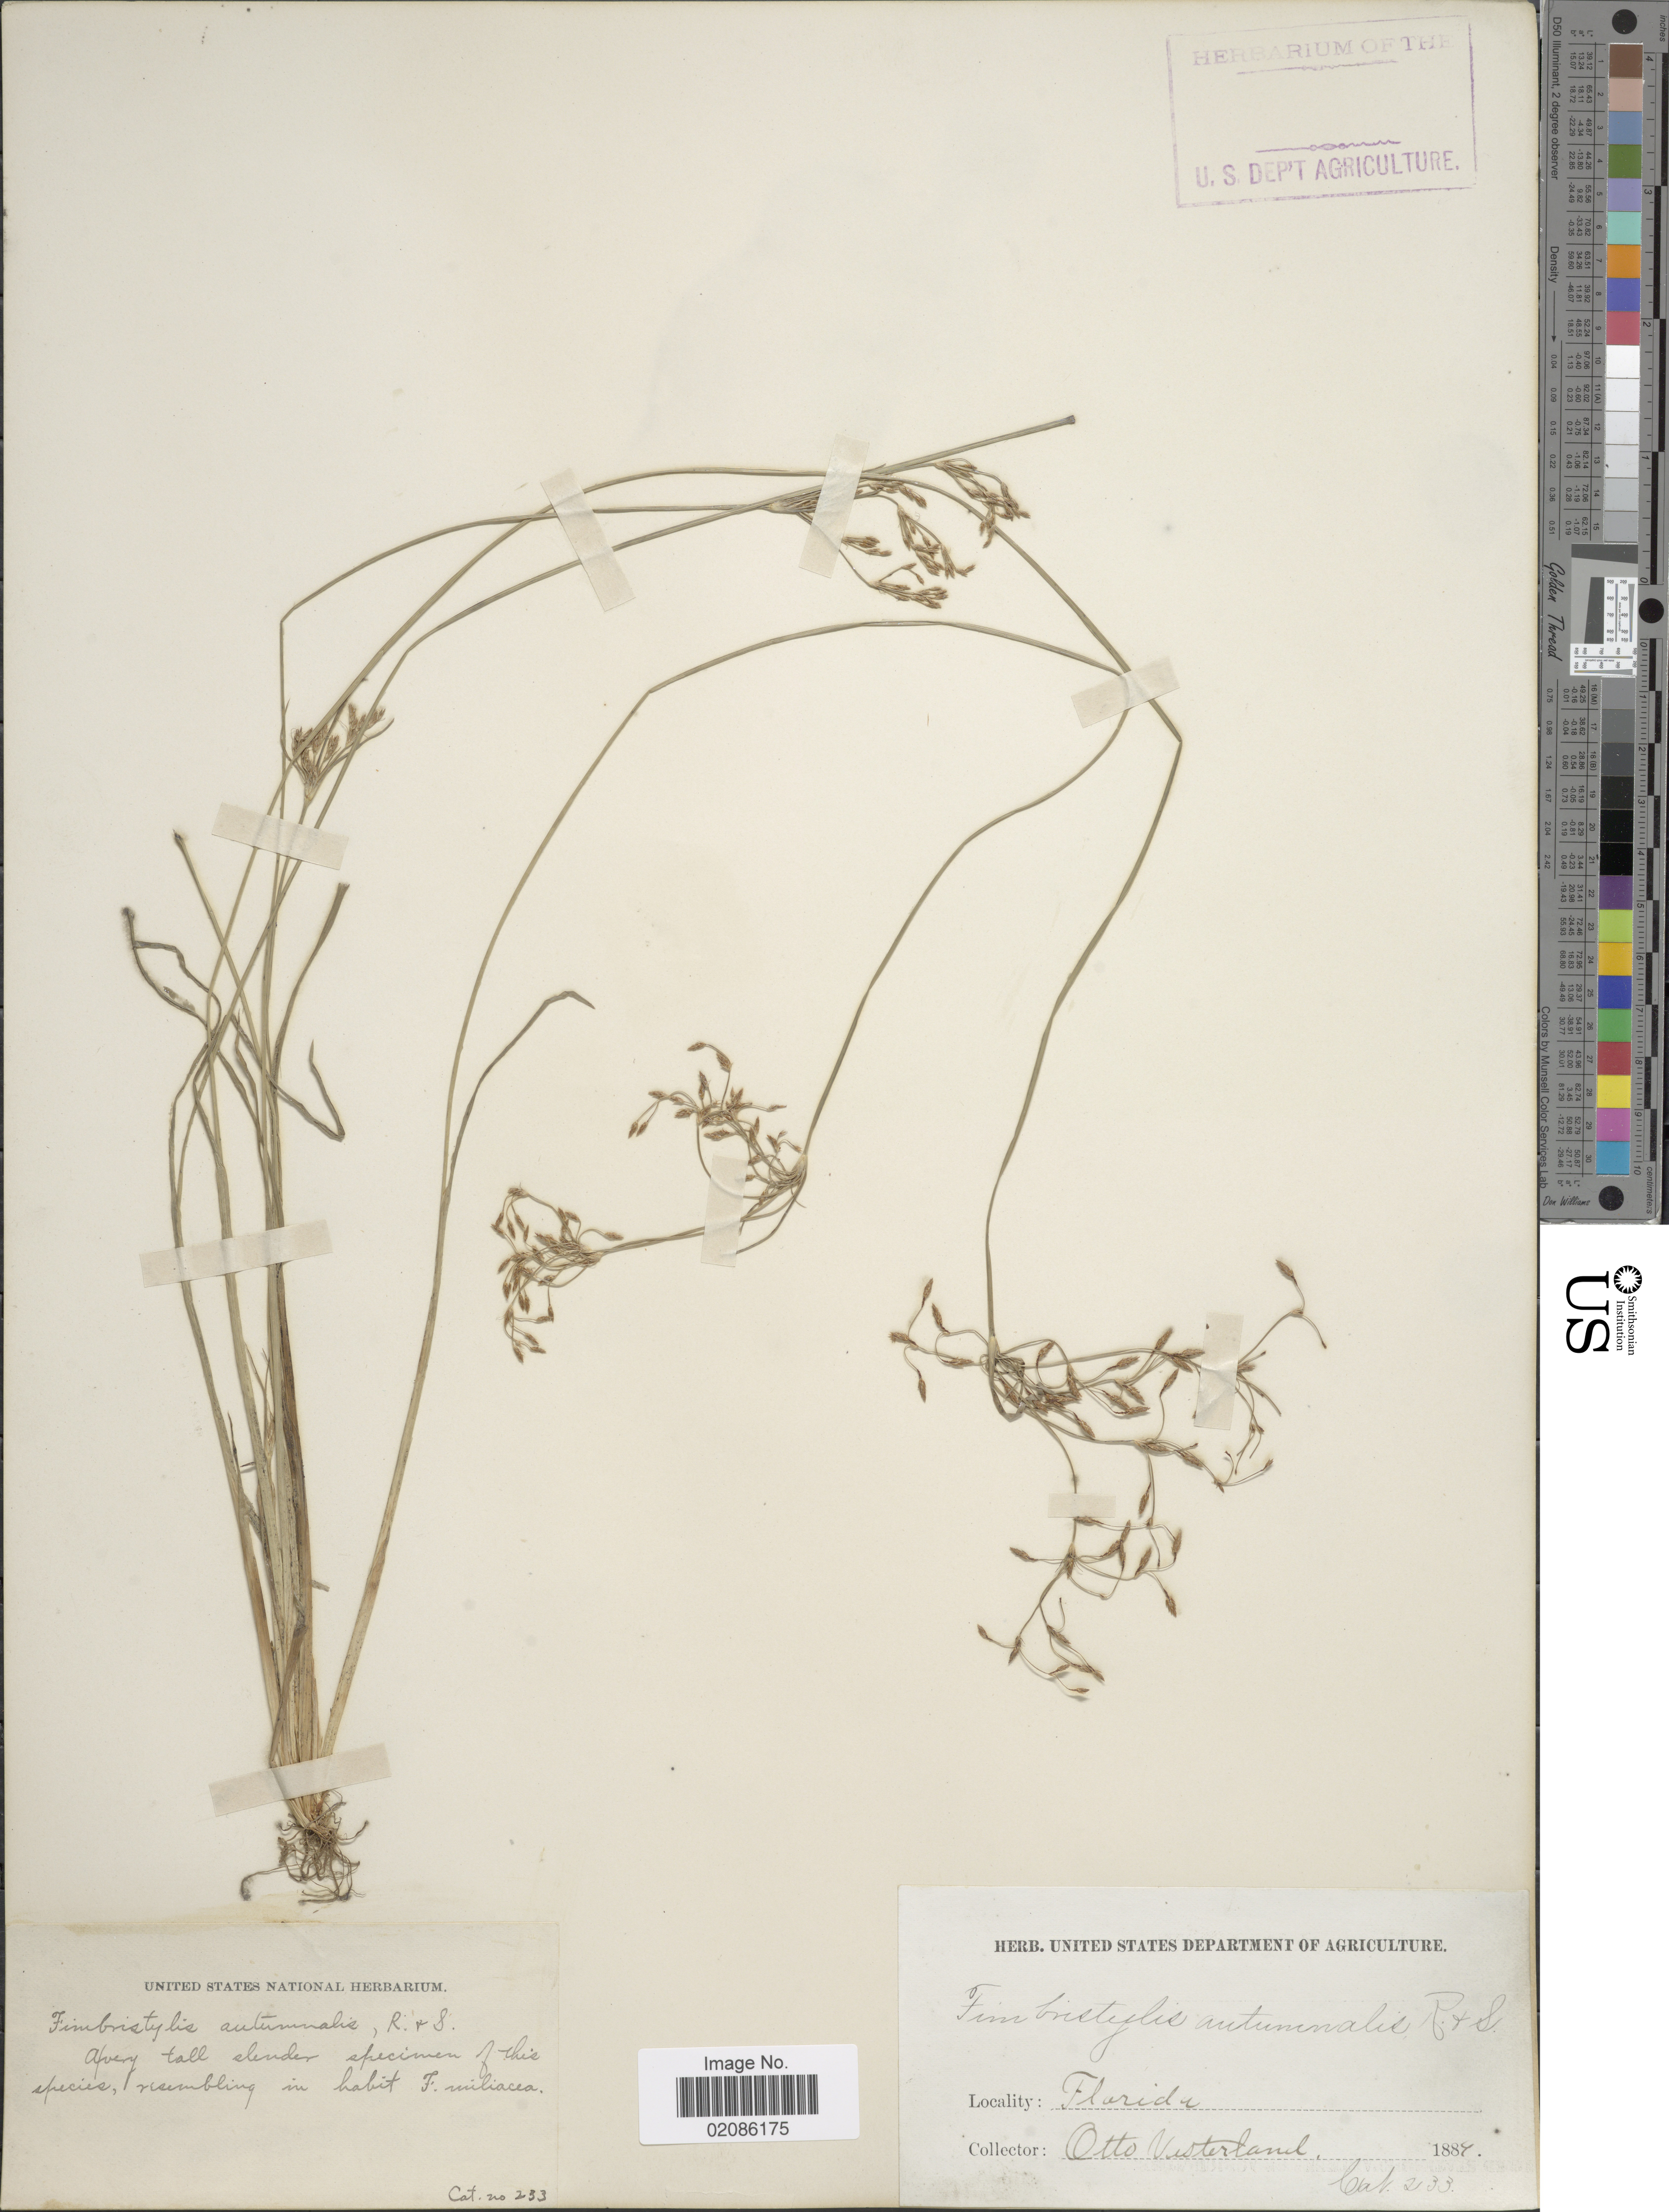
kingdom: Plantae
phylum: Tracheophyta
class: Liliopsida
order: Poales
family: Cyperaceae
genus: Fimbristylis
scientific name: Fimbristylis autumnalis (L.) Roem. & Schult.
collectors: O. Vesterlund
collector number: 233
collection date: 1889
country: United States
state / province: Florida